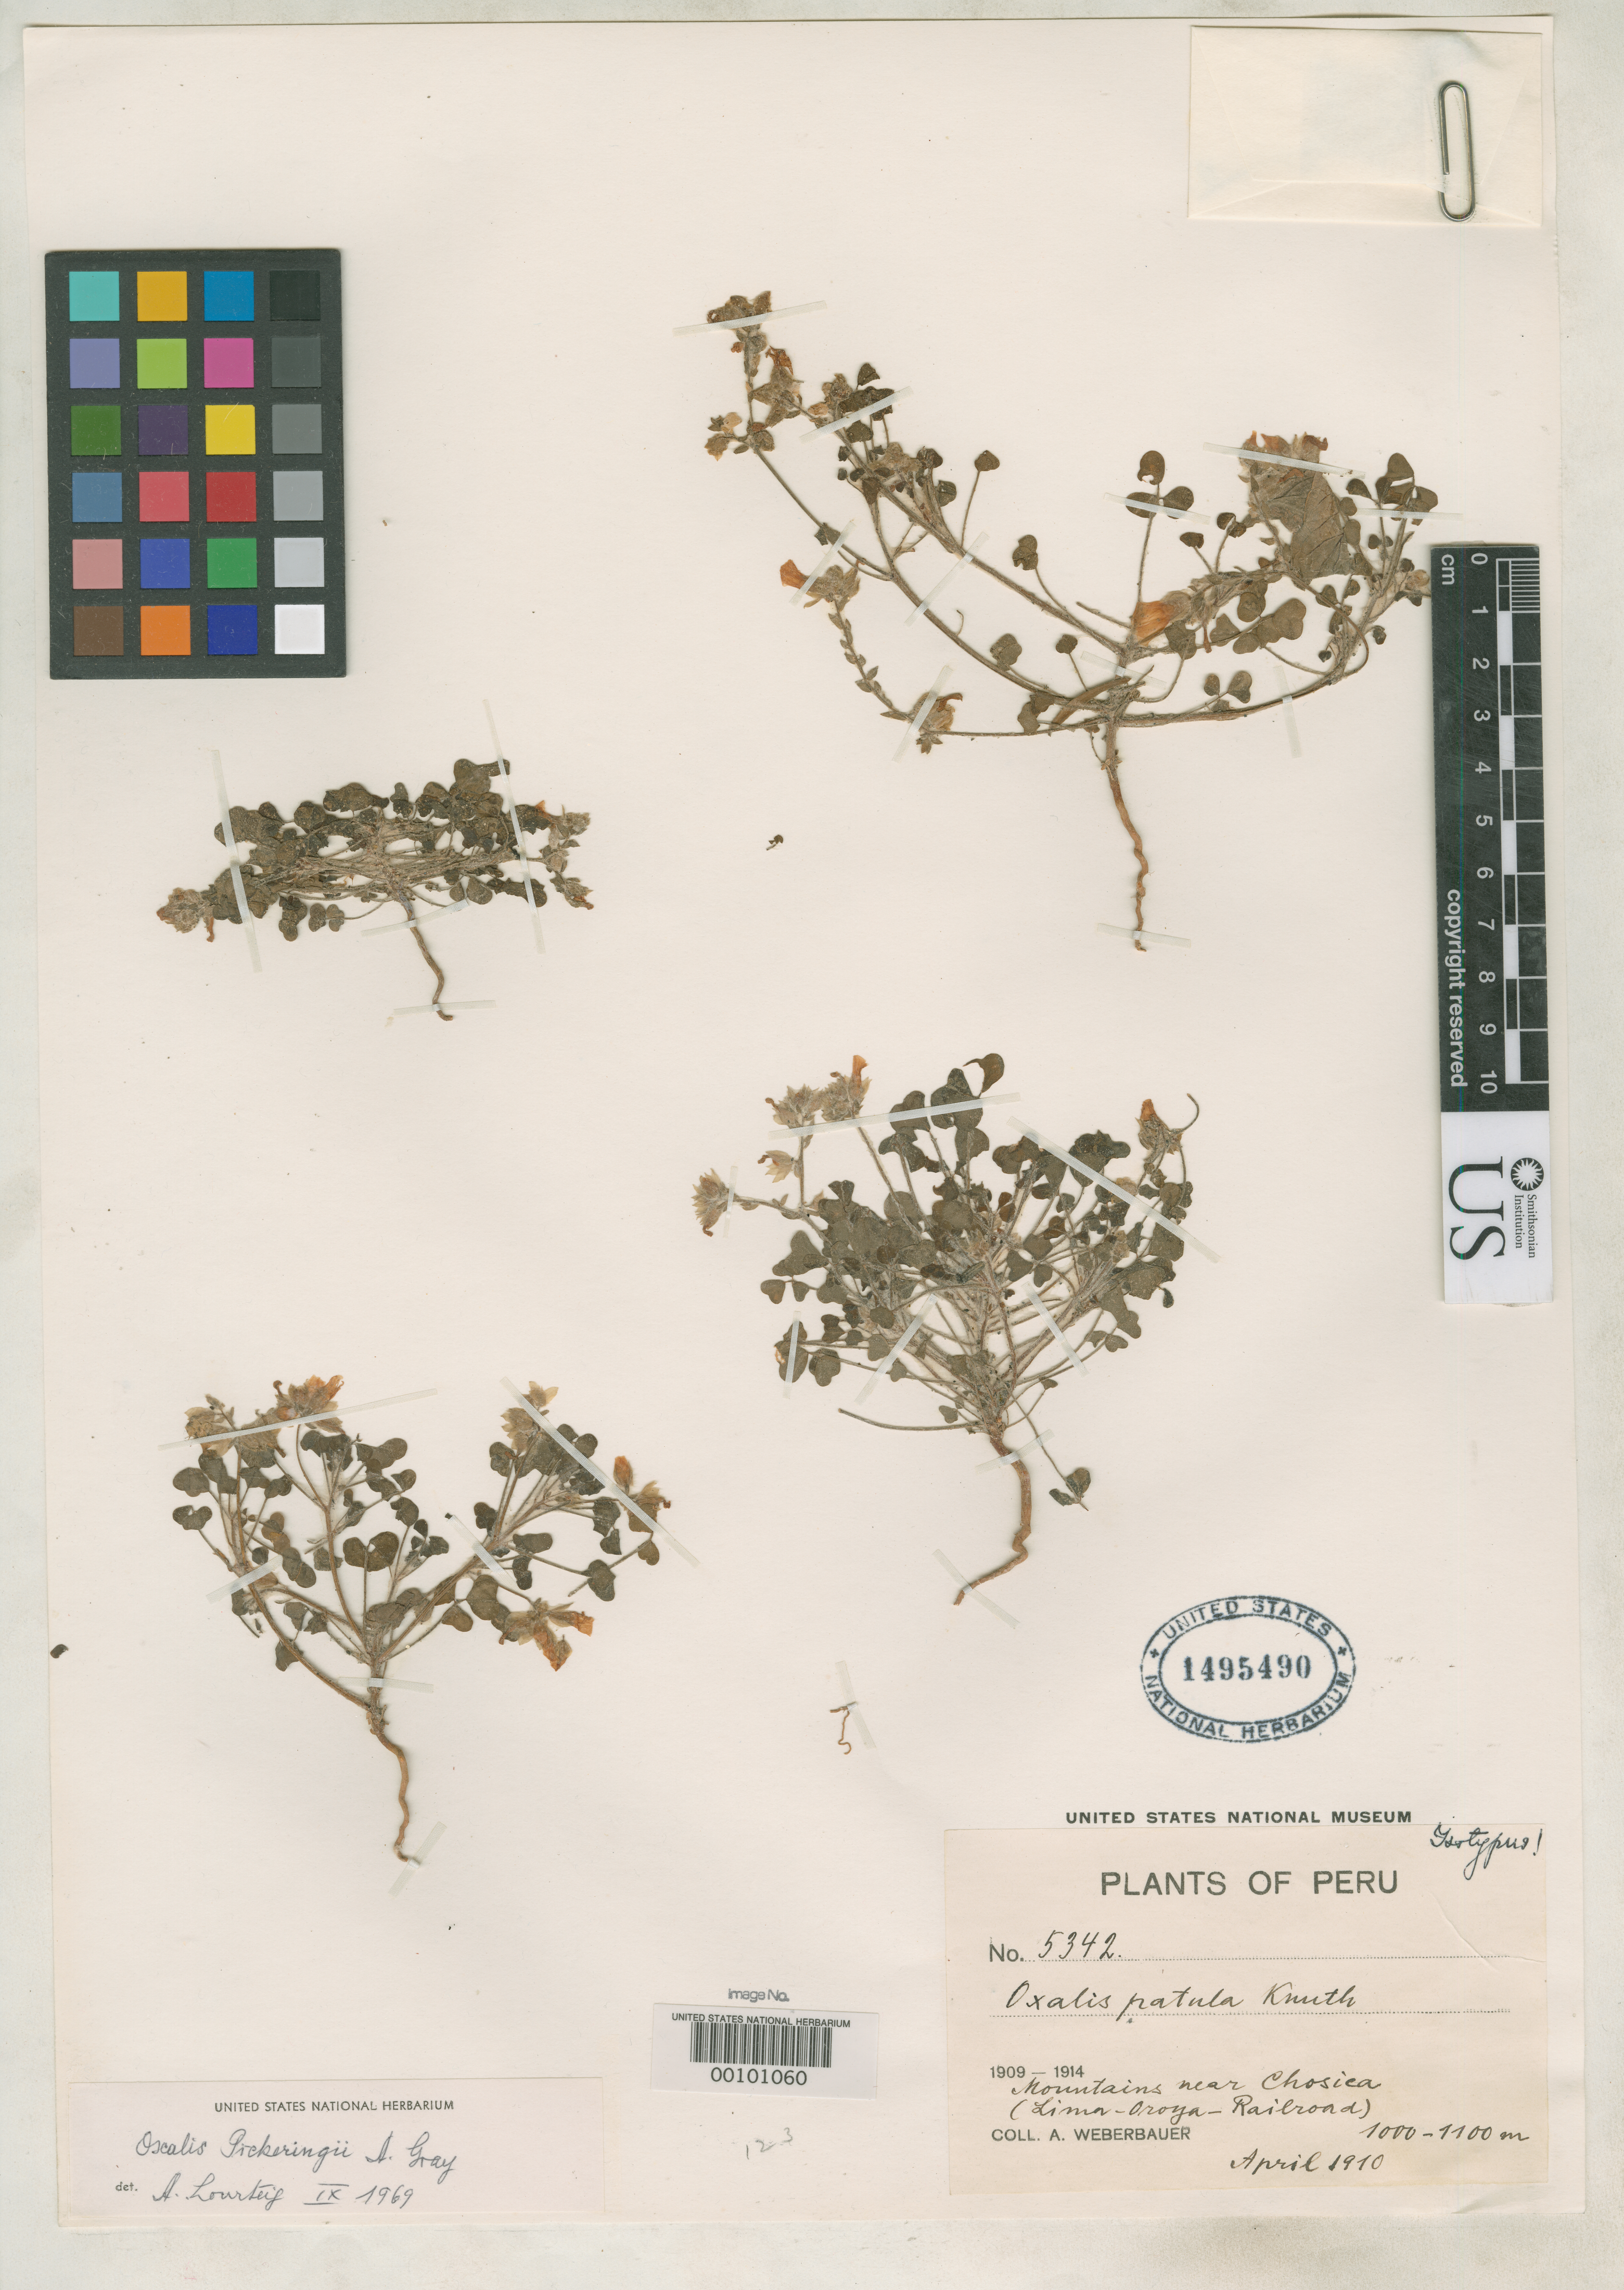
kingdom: Plantae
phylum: Tracheophyta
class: Magnoliopsida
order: Oxalidales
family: Oxalidaceae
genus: Oxalis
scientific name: Oxalis patula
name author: R. Knuth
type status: Isotype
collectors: A. Weberbauer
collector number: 5342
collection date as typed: Apr 1910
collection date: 1910-04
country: Peru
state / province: Lima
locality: Lima-oroya railroad, near Chosica.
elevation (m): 1000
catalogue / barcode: US 1495490